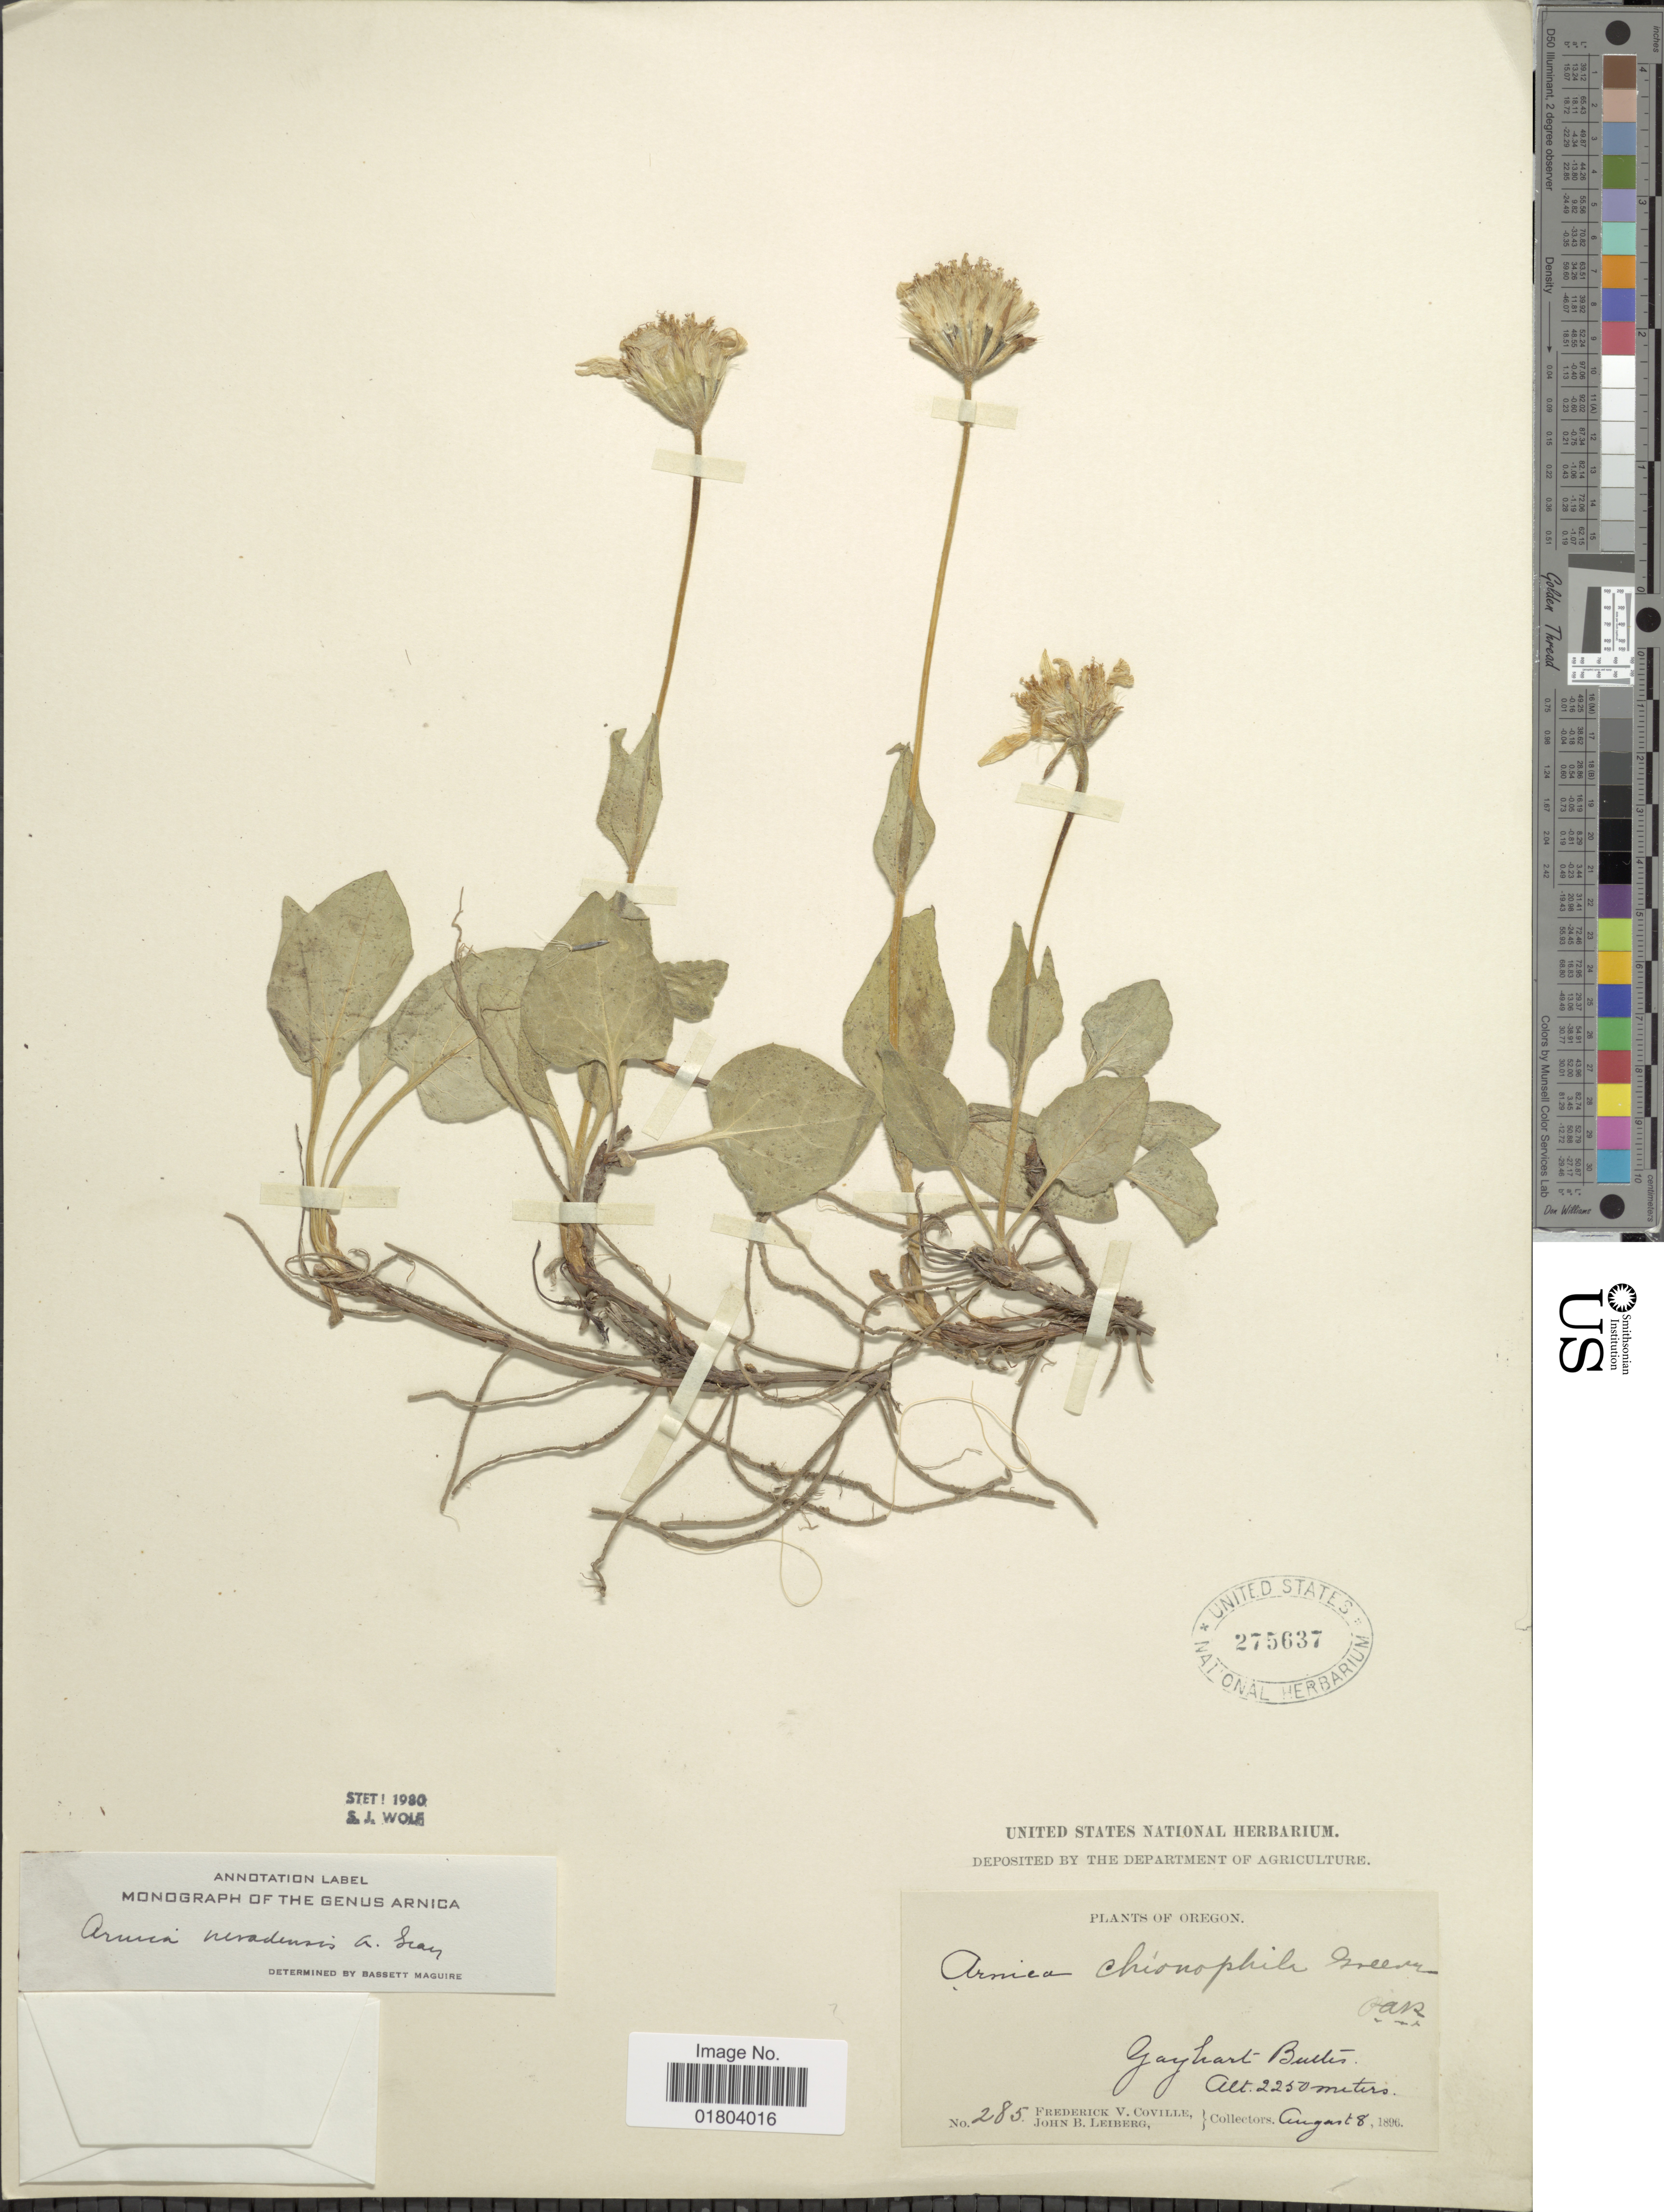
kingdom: Plantae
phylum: Tracheophyta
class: Magnoliopsida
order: Asterales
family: Asteraceae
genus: Arnica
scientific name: Arnica nevadensis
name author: A. Gray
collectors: F. V. Coville & J. Leiberg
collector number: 285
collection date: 1896-08-08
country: United States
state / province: Oregon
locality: Gayhart Builtes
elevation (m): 2250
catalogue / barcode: US 275637